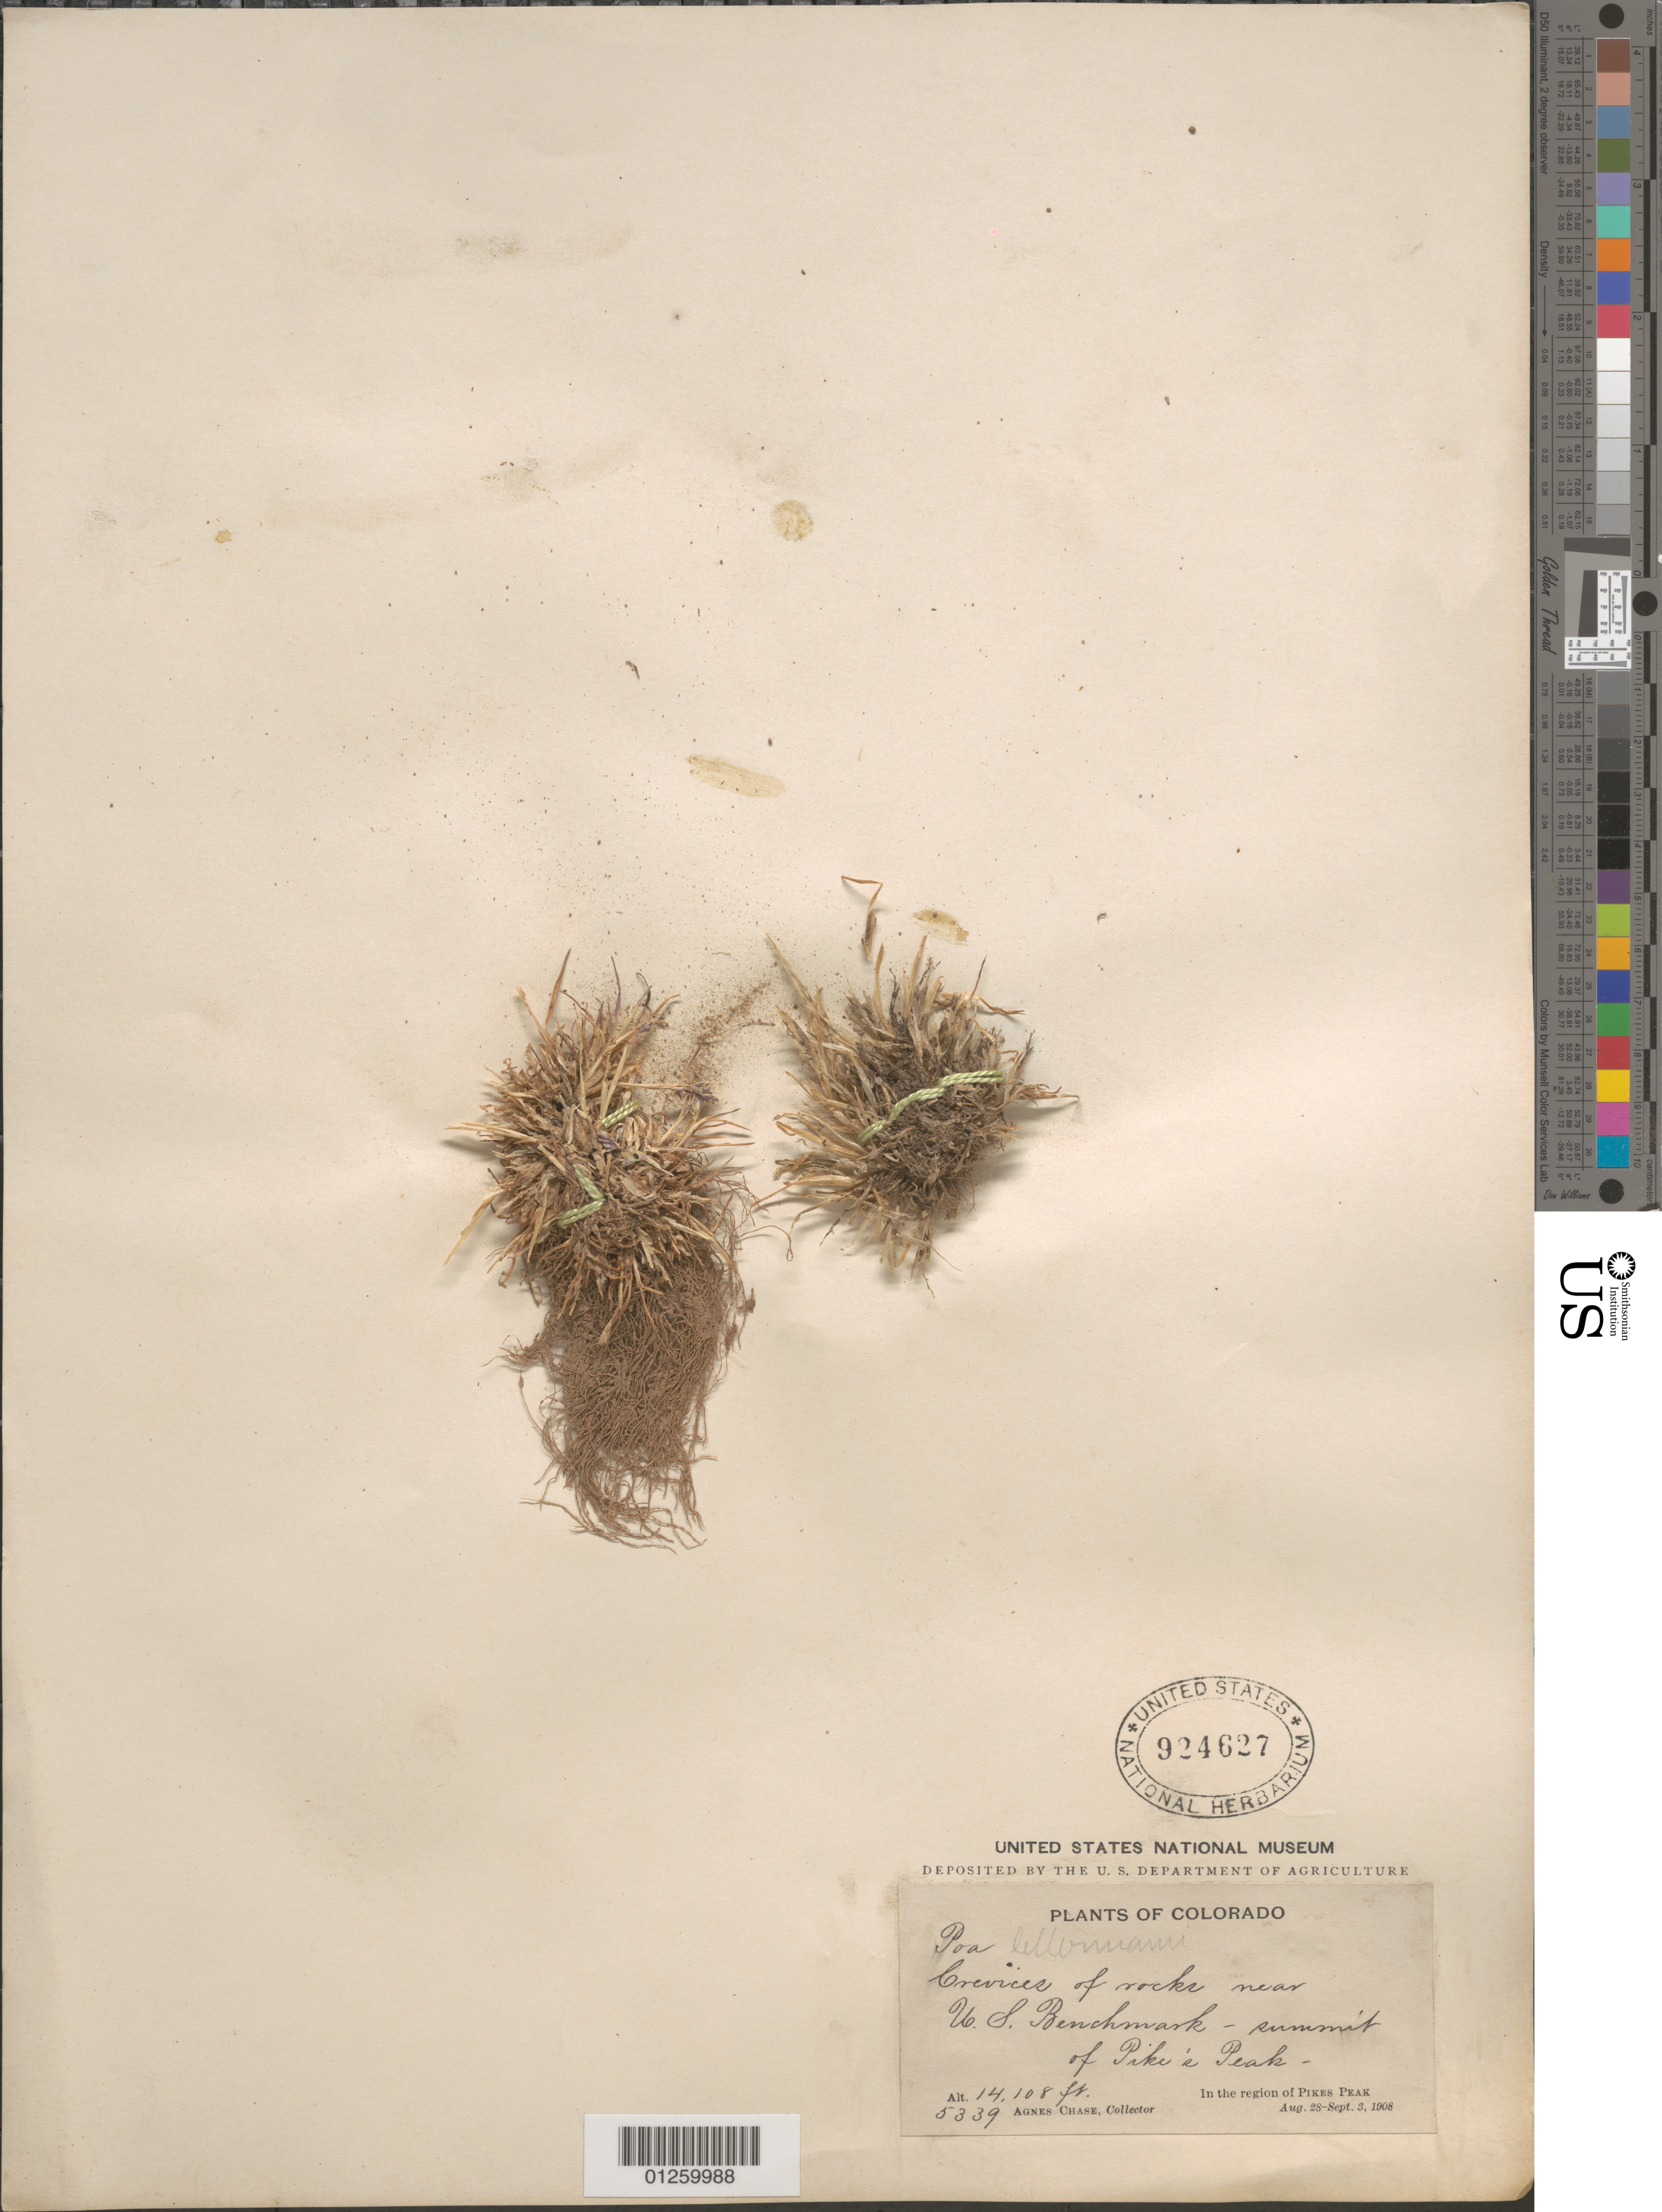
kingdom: Plantae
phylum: Tracheophyta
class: Liliopsida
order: Poales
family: Poaceae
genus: Poa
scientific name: Poa lettermanii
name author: Vasey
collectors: A. Chase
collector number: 5339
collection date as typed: Aug. 28 -Sept. 3, 1908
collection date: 1908-08-28/1908-09-03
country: United States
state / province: Colorado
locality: Creviches of rocks near U. S. Benchmark - summit of Pike's Peak.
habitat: Crevices of rocks .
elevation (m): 4300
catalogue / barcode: US 924627